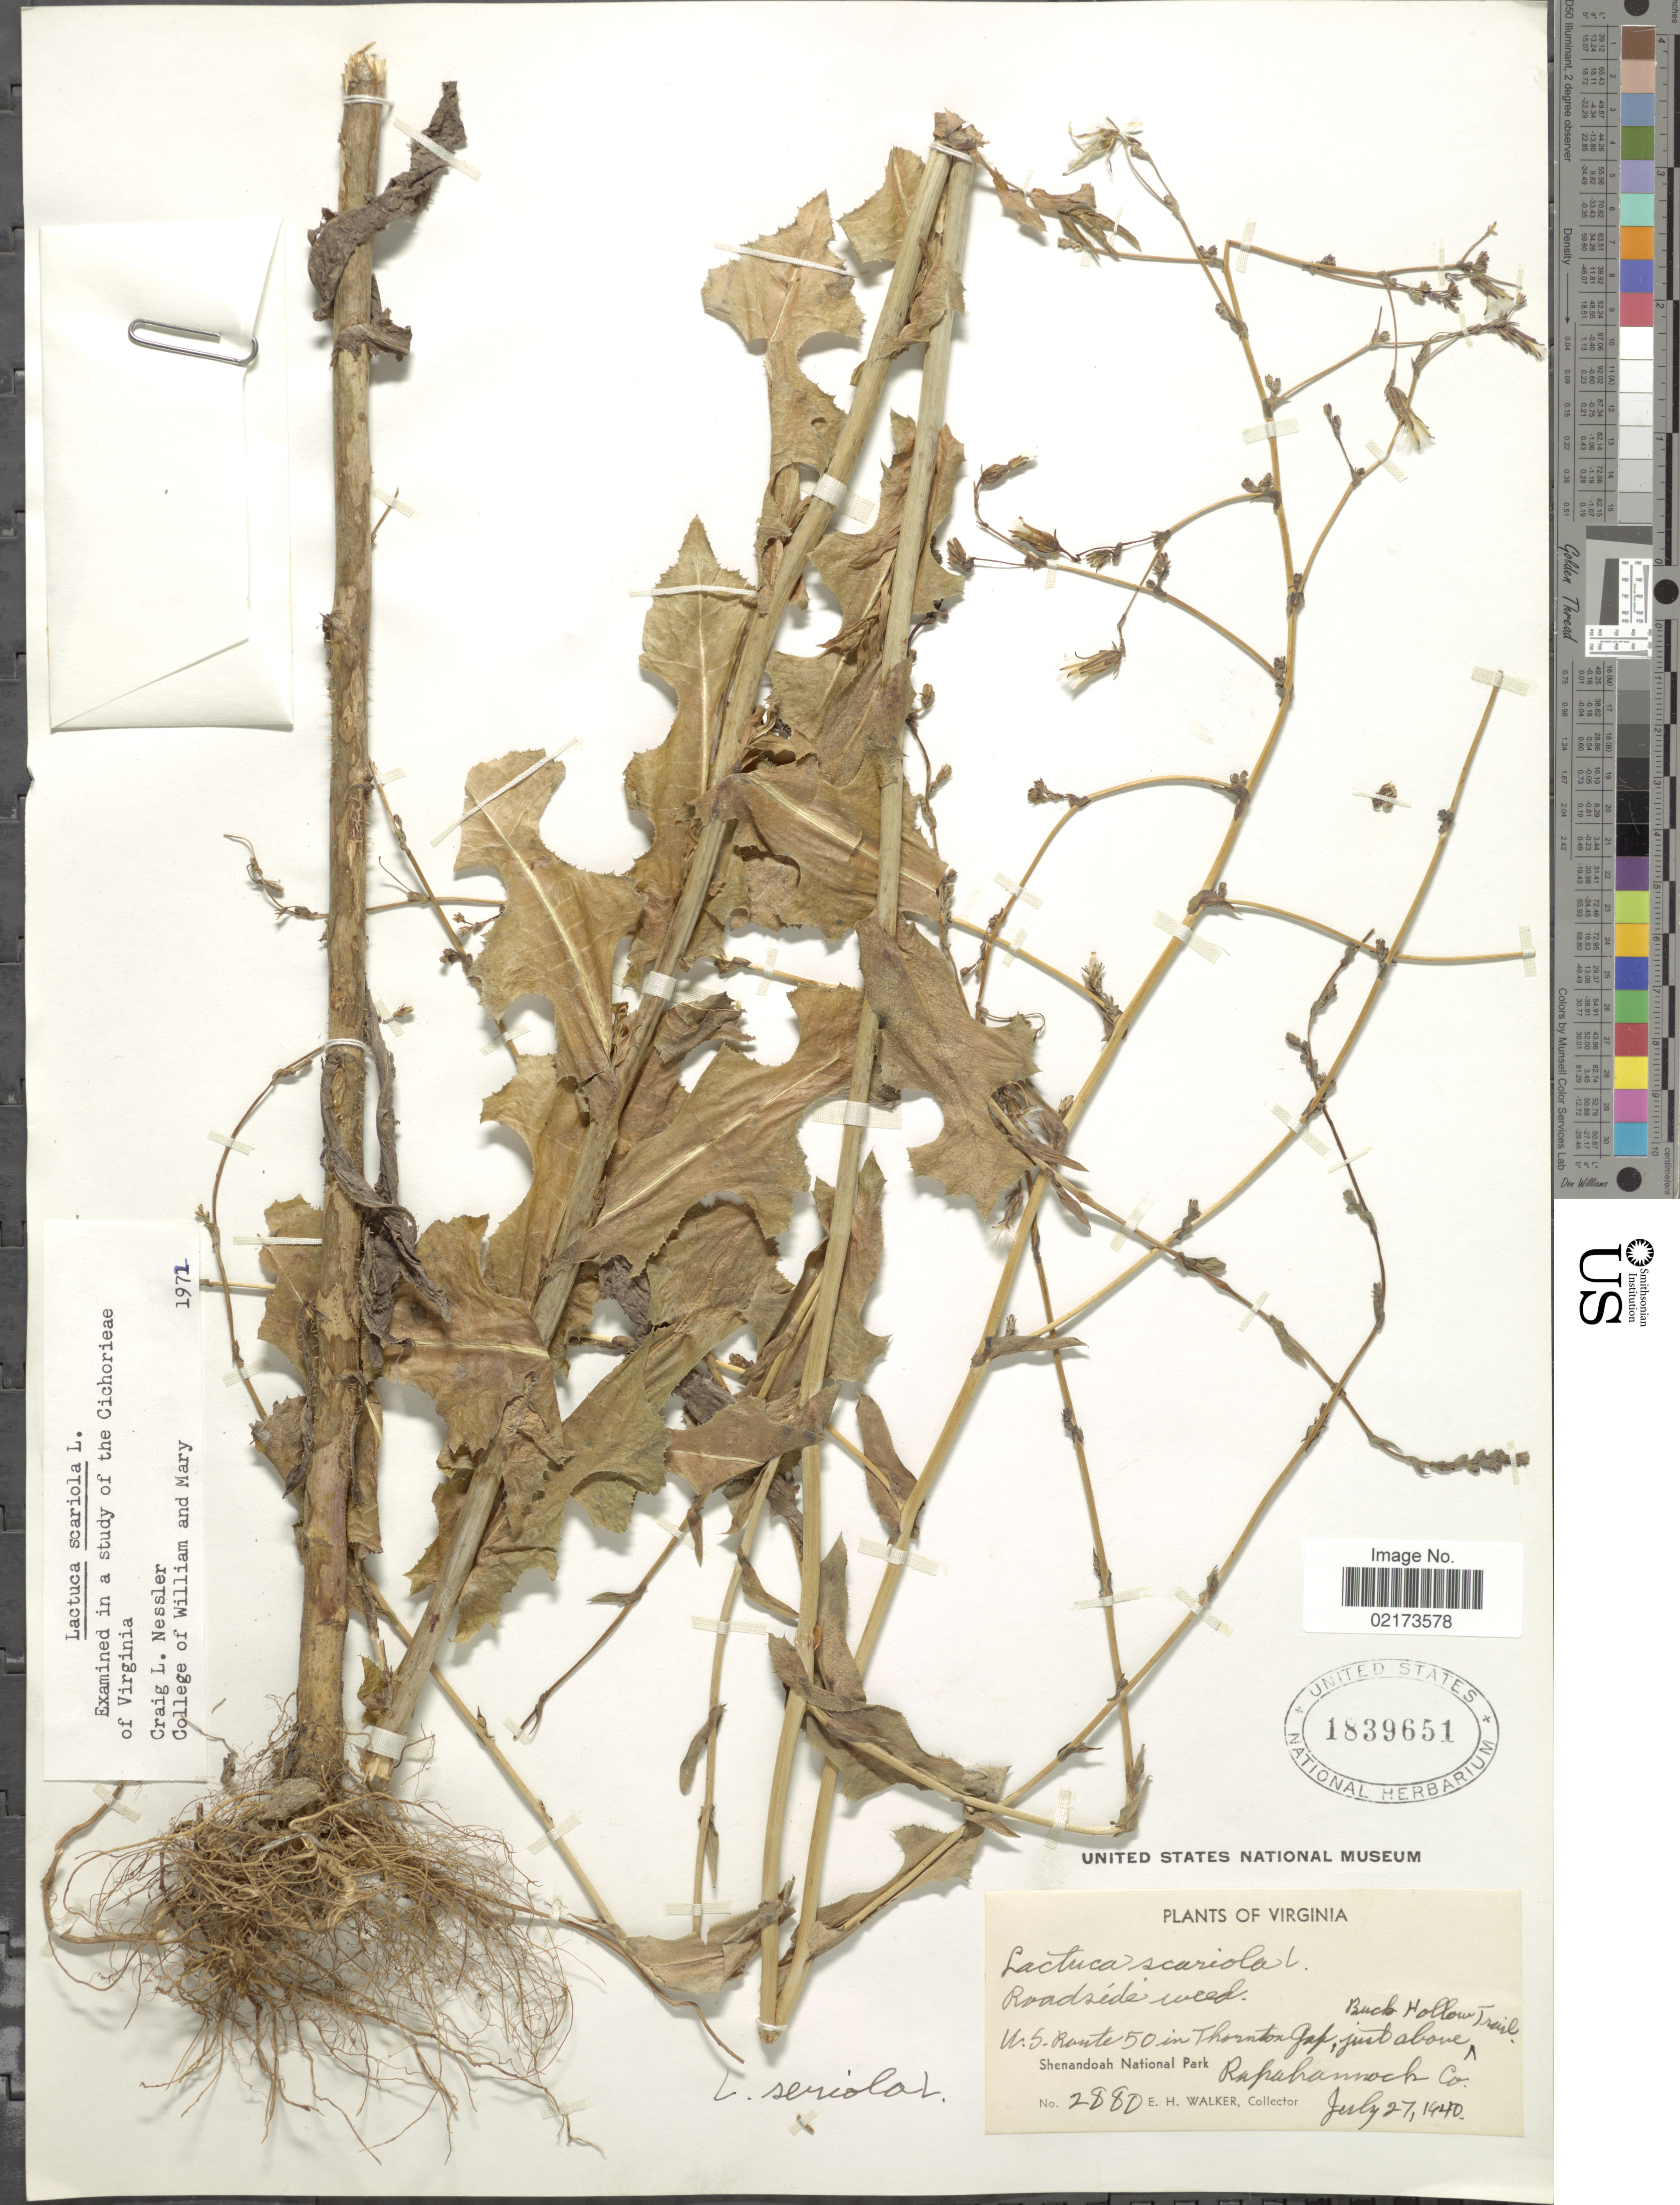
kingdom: Plantae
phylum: Tracheophyta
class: Magnoliopsida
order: Asterales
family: Asteraceae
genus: Lactuca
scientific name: Lactuca serriola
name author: L.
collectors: E. H. Walker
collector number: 2880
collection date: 1940-07-27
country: United States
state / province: Virginia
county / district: Rappahannock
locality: U. S. Route 50 in Thornton Gap, just above Buck Hollow Trail, Shenandoah National Park, Rapahannock Co.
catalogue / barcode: US 1839651